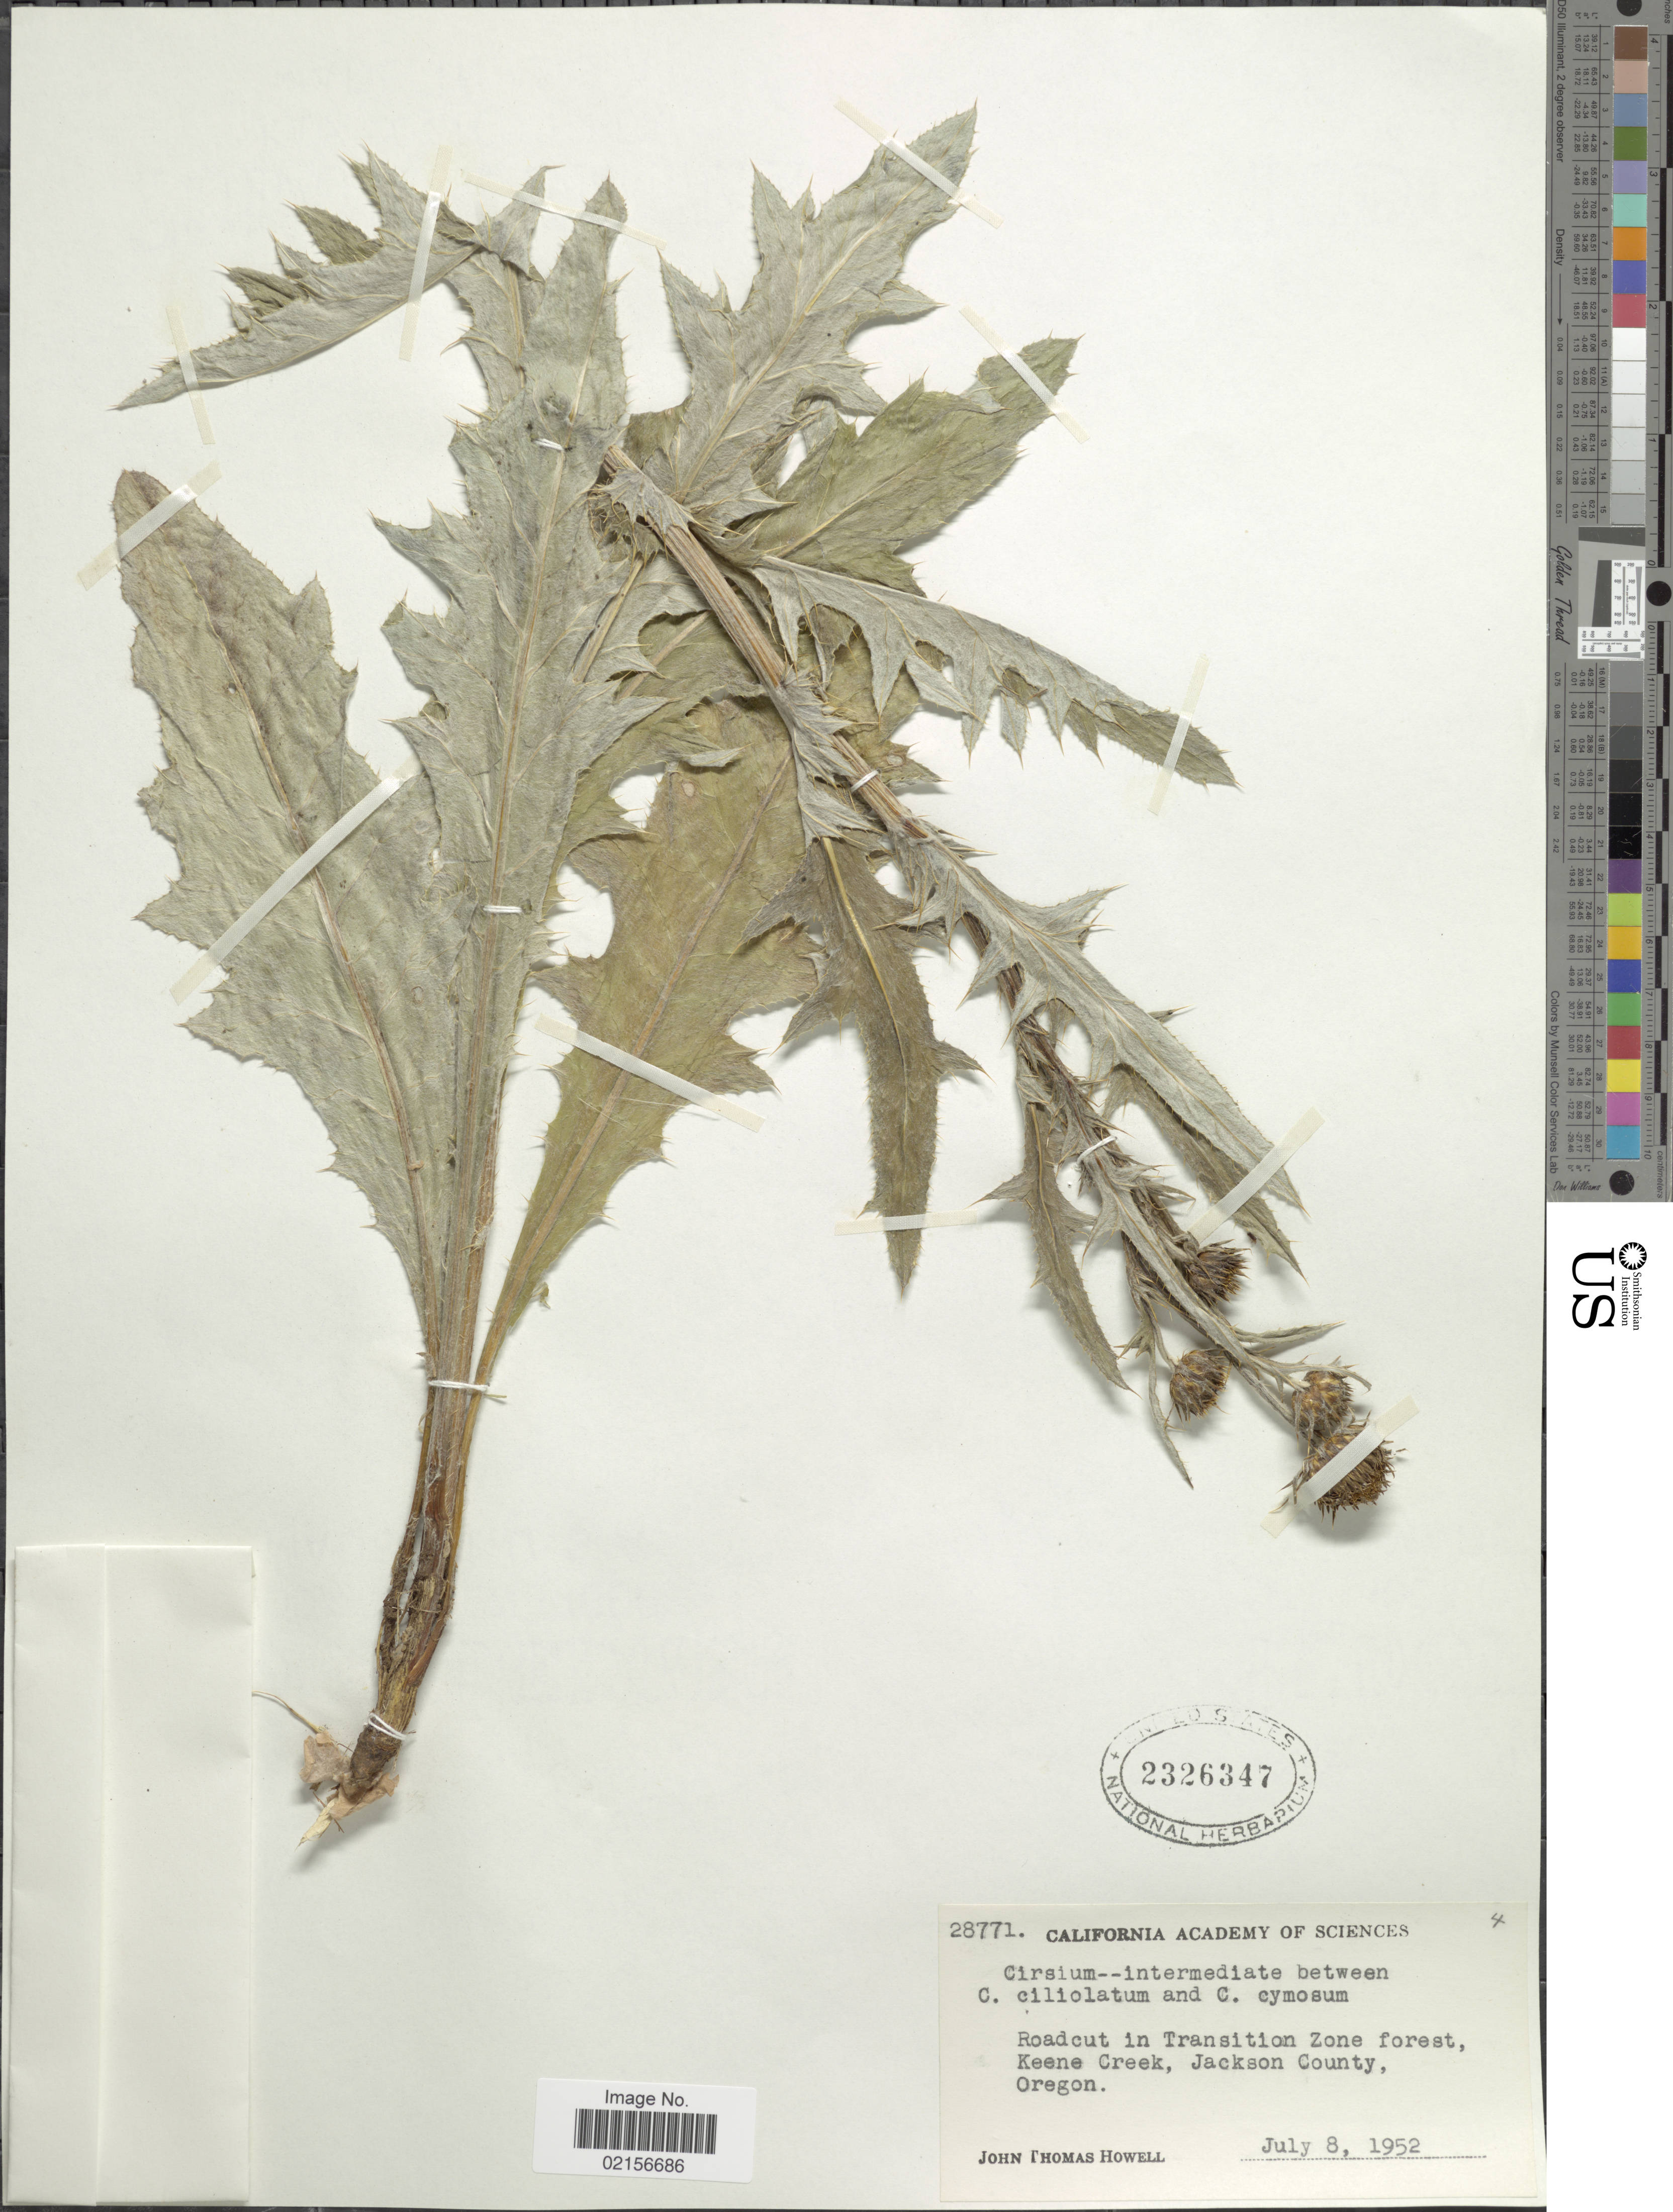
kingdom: Plantae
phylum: Tracheophyta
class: Magnoliopsida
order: Asterales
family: Asteraceae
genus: Cirsium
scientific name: Cirsium ciliolatum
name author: (L.F. Hend.) J.T. Howell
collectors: J. T. Howell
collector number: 28771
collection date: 1952-07-08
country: United States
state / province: Oregon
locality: Roadcut in Transition Zone forest, Keene Creek, Jackson County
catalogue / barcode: US 2326347